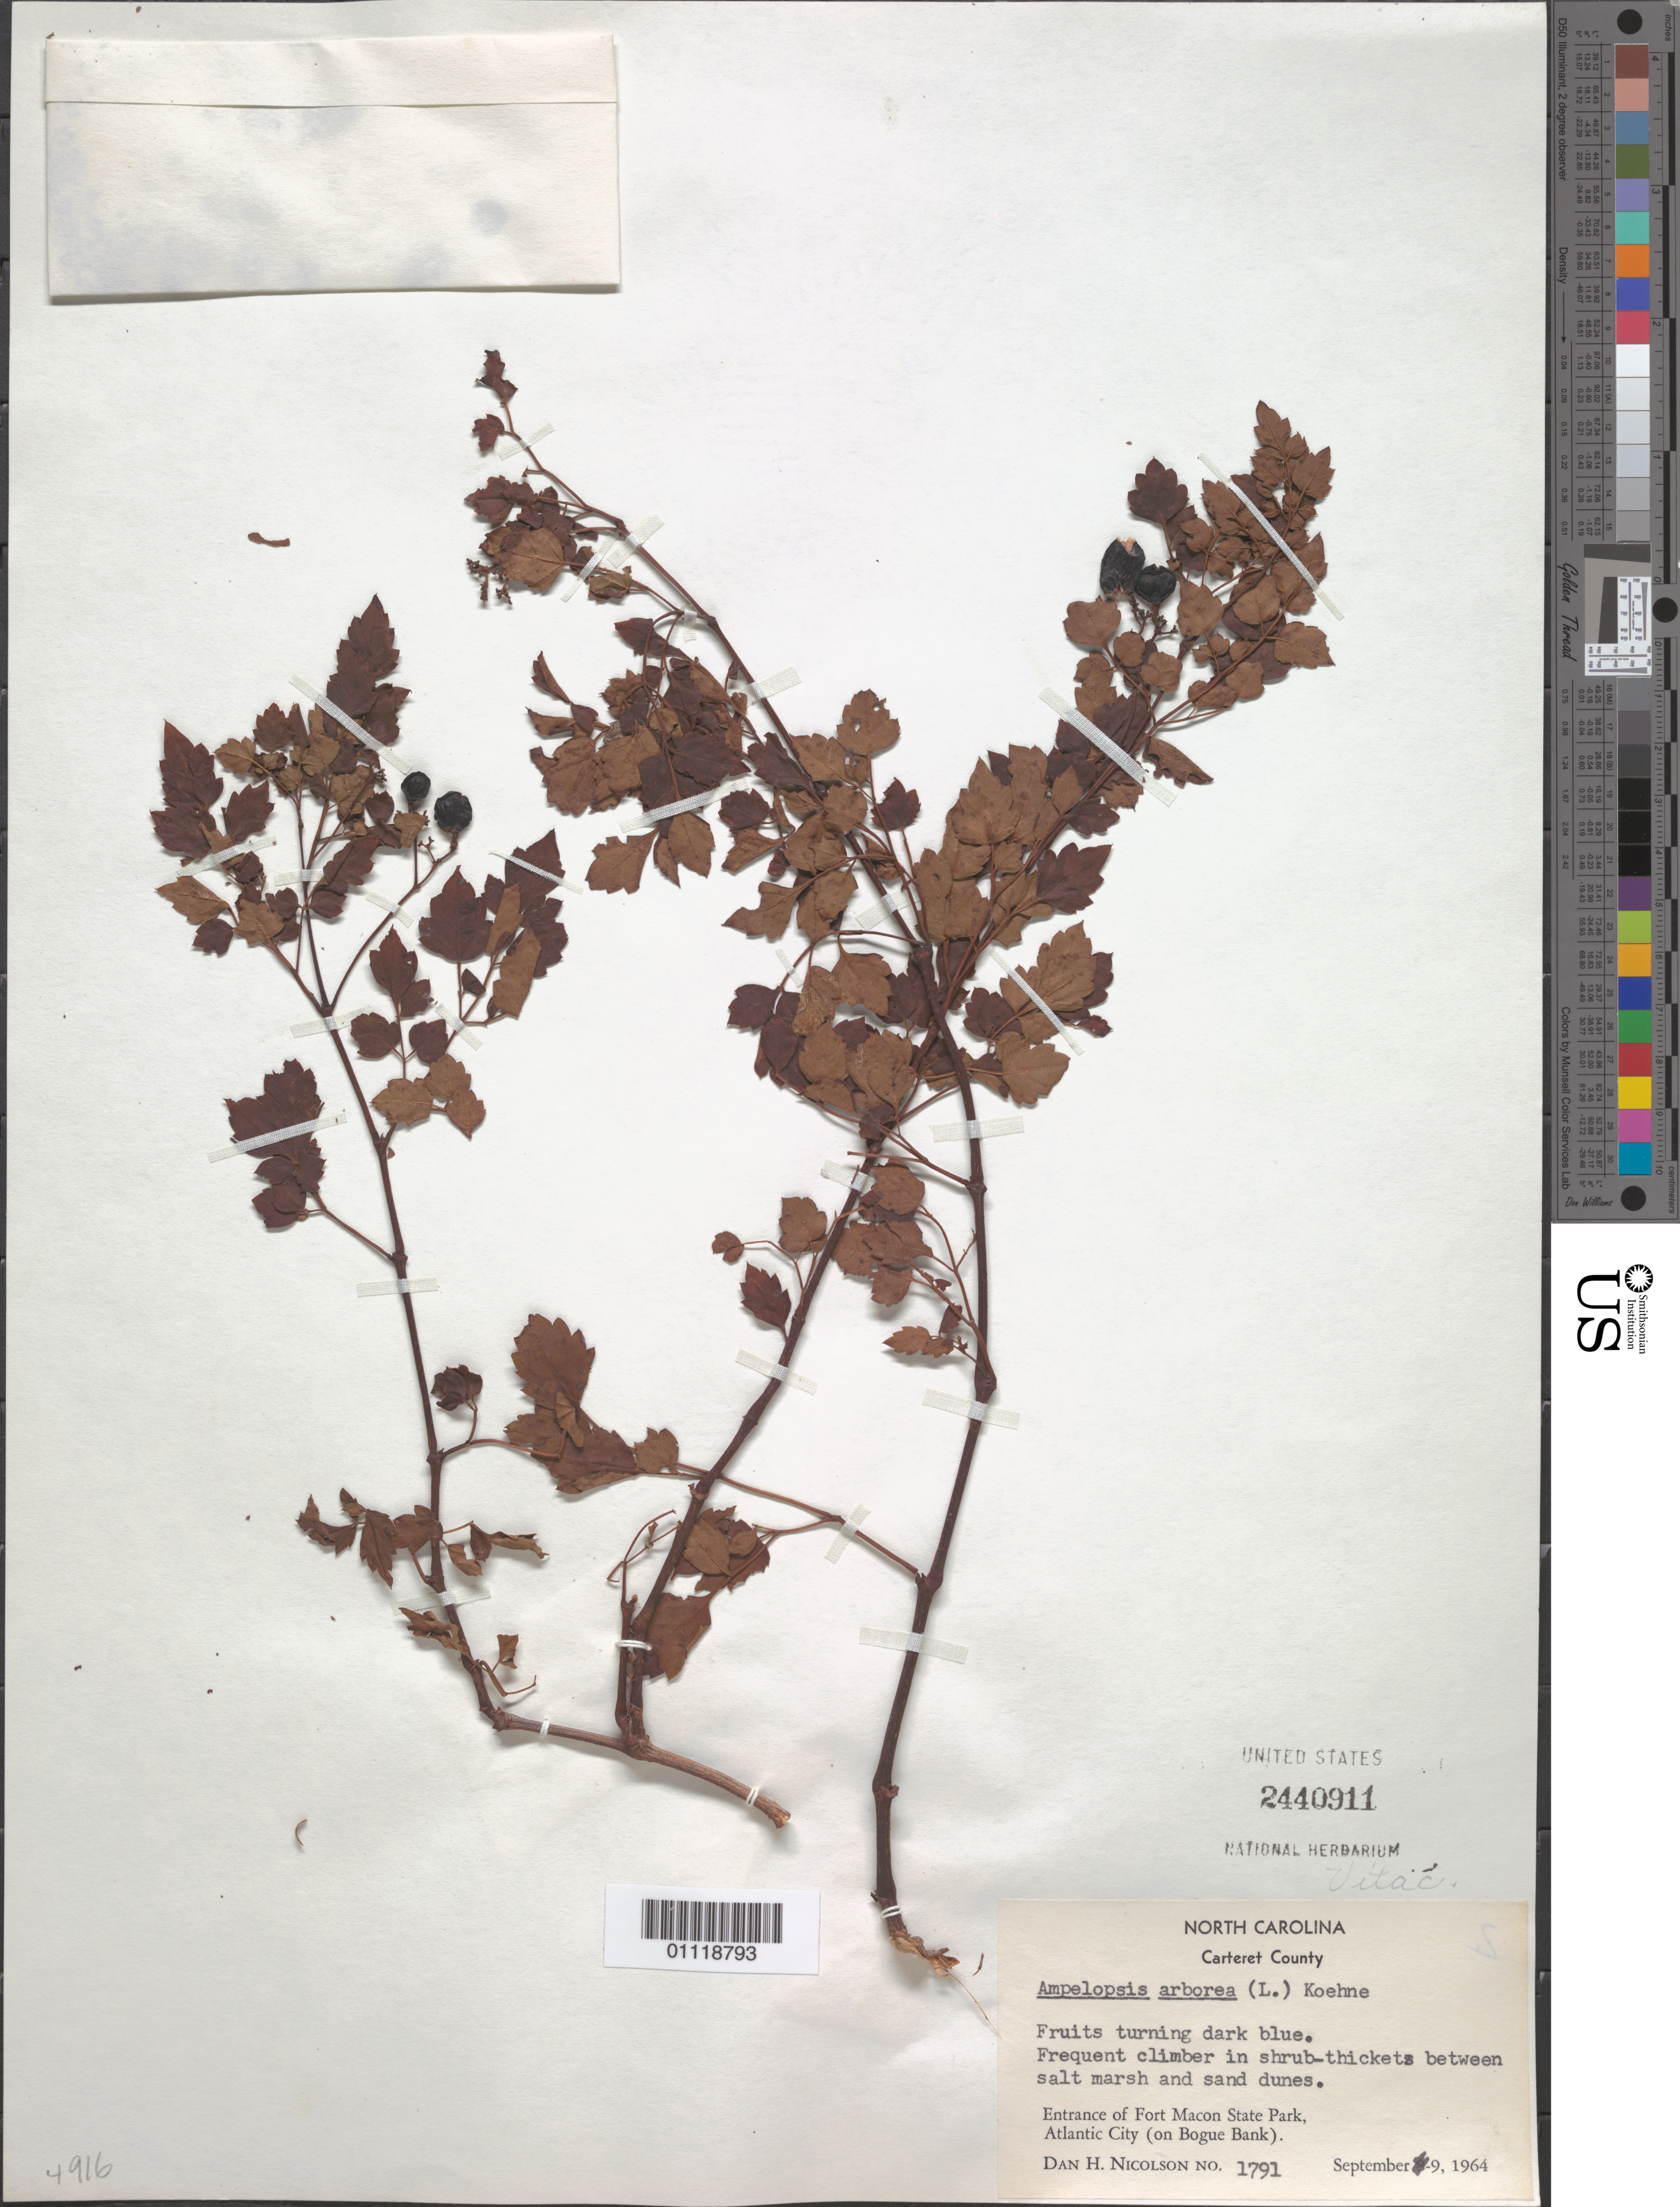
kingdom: Plantae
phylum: Tracheophyta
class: Magnoliopsida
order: Vitales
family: Vitaceae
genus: Ampelopsis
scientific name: Ampelopsis arborea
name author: (L.) Koehne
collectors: D. H. Nicolson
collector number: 1791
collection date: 1964-09-09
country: United States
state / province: North Carolina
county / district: Carteret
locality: Entrance of Fort Macon State Park, Atlantic City (on Bogue Bank).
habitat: Frequent climber in shrub-thickets between salt marsh and sand dunes.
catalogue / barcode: US 2440911